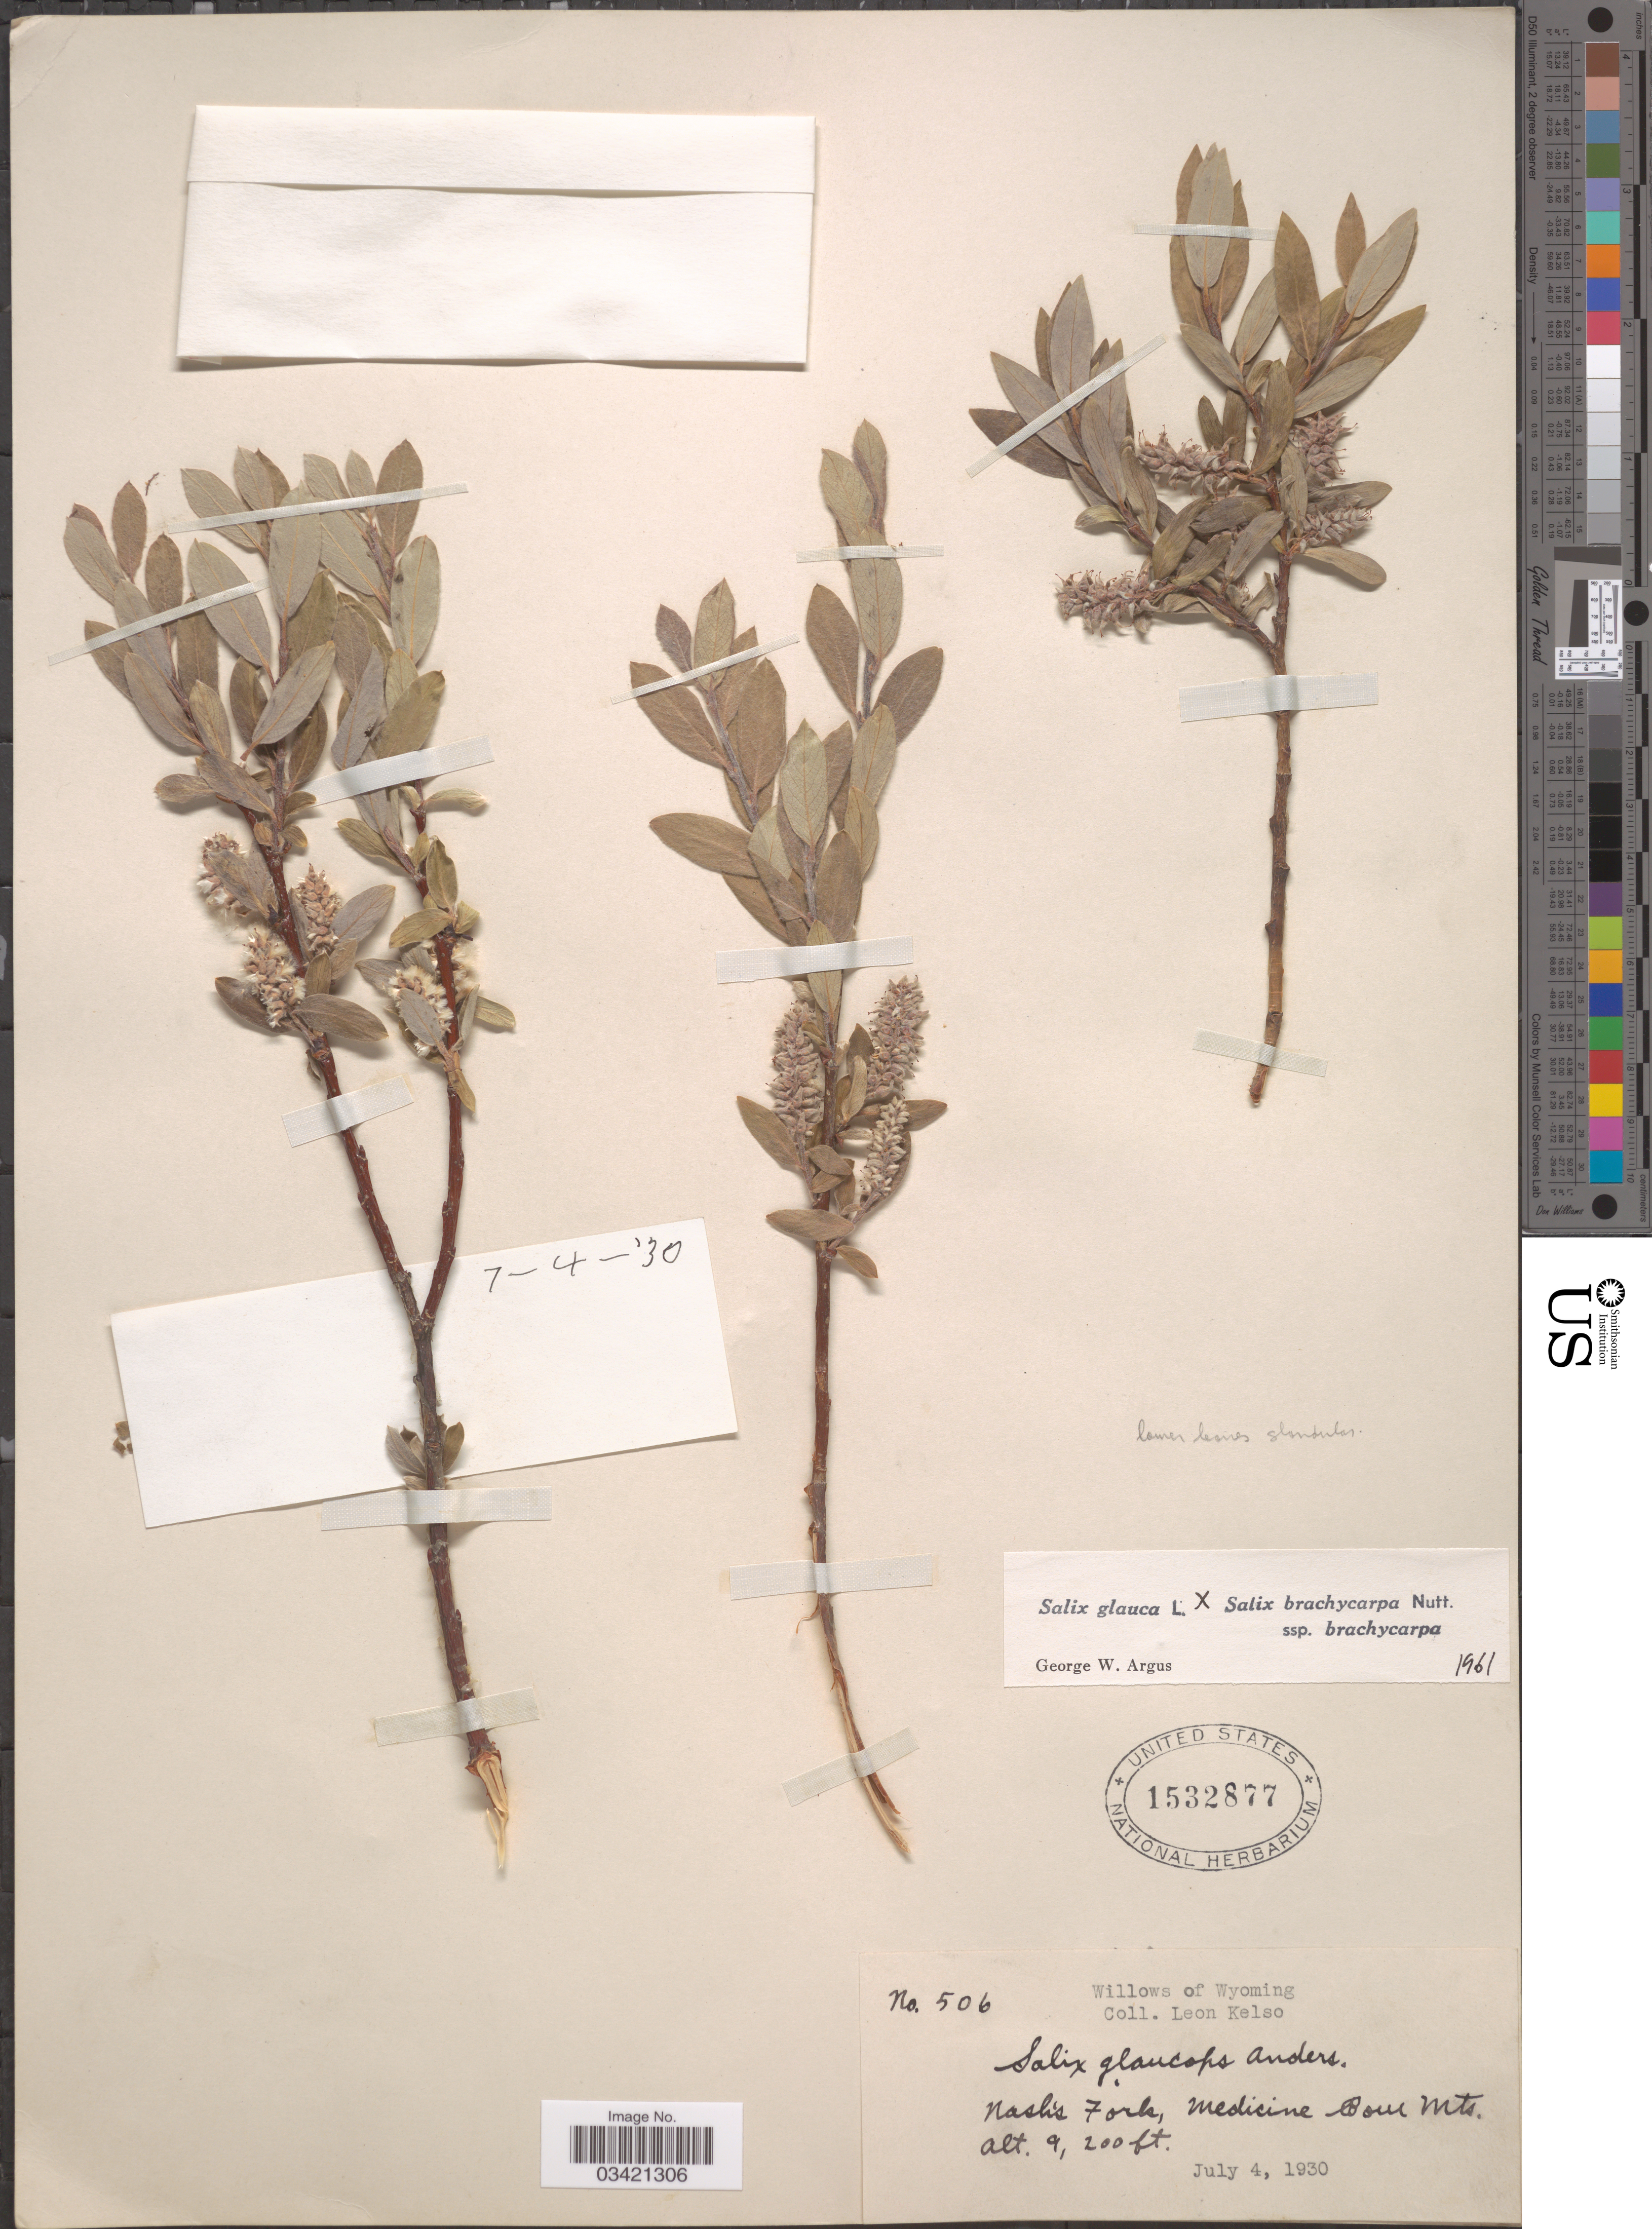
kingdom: Plantae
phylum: Tracheophyta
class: Magnoliopsida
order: Malpighiales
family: Salicaceae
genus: Salix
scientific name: Salix glauca x S. brachycarpa Nutt. subsp. brachycarpa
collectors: L. Kelso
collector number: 506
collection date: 1930-07-04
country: United States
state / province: Wyoming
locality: Nash's Fork Medicine Bow Mts.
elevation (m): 2804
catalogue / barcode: US 1532877